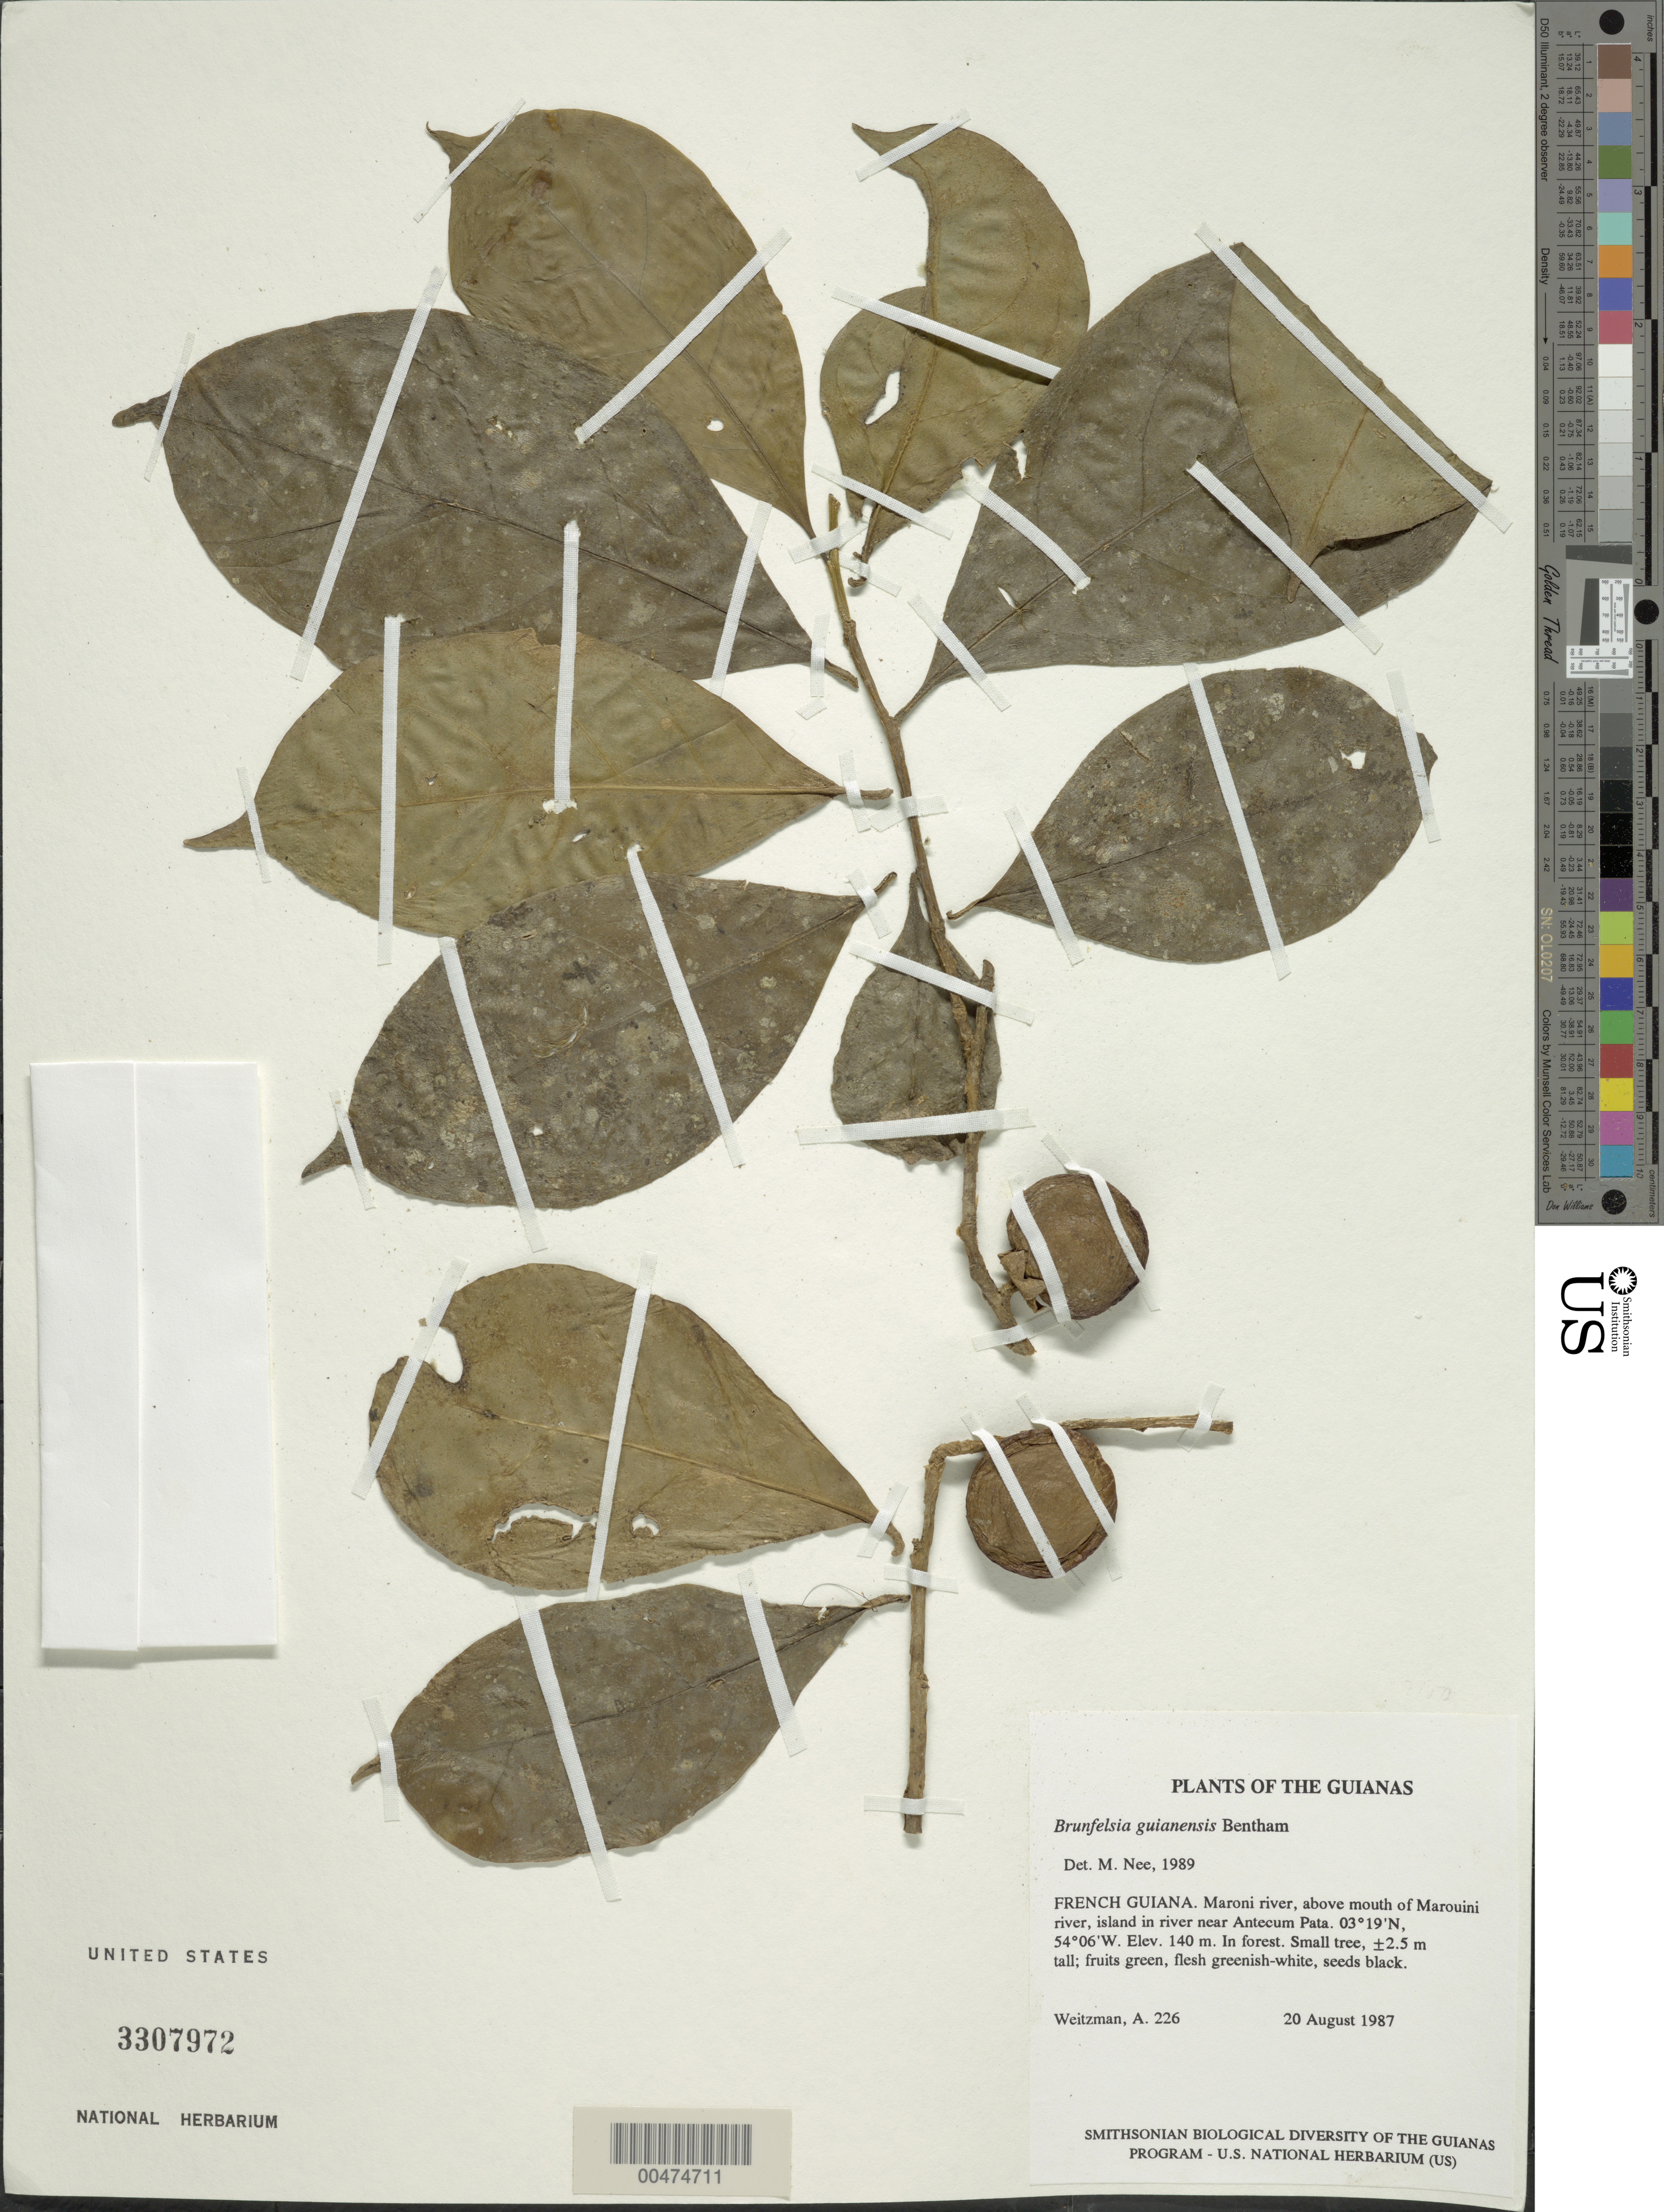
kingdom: Plantae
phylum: Tracheophyta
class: Magnoliopsida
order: Solanales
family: Solanaceae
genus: Brunfelsia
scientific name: Brunfelsia guianensis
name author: Benth.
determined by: Nee, Michael H.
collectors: A. L. Weitzman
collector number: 226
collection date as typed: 20 August 1987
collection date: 1987-08-20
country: French Guiana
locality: Maroni river, above mouth of Marouini river, island in river near Antecum Pata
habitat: In forest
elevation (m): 140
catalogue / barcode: US 3307972